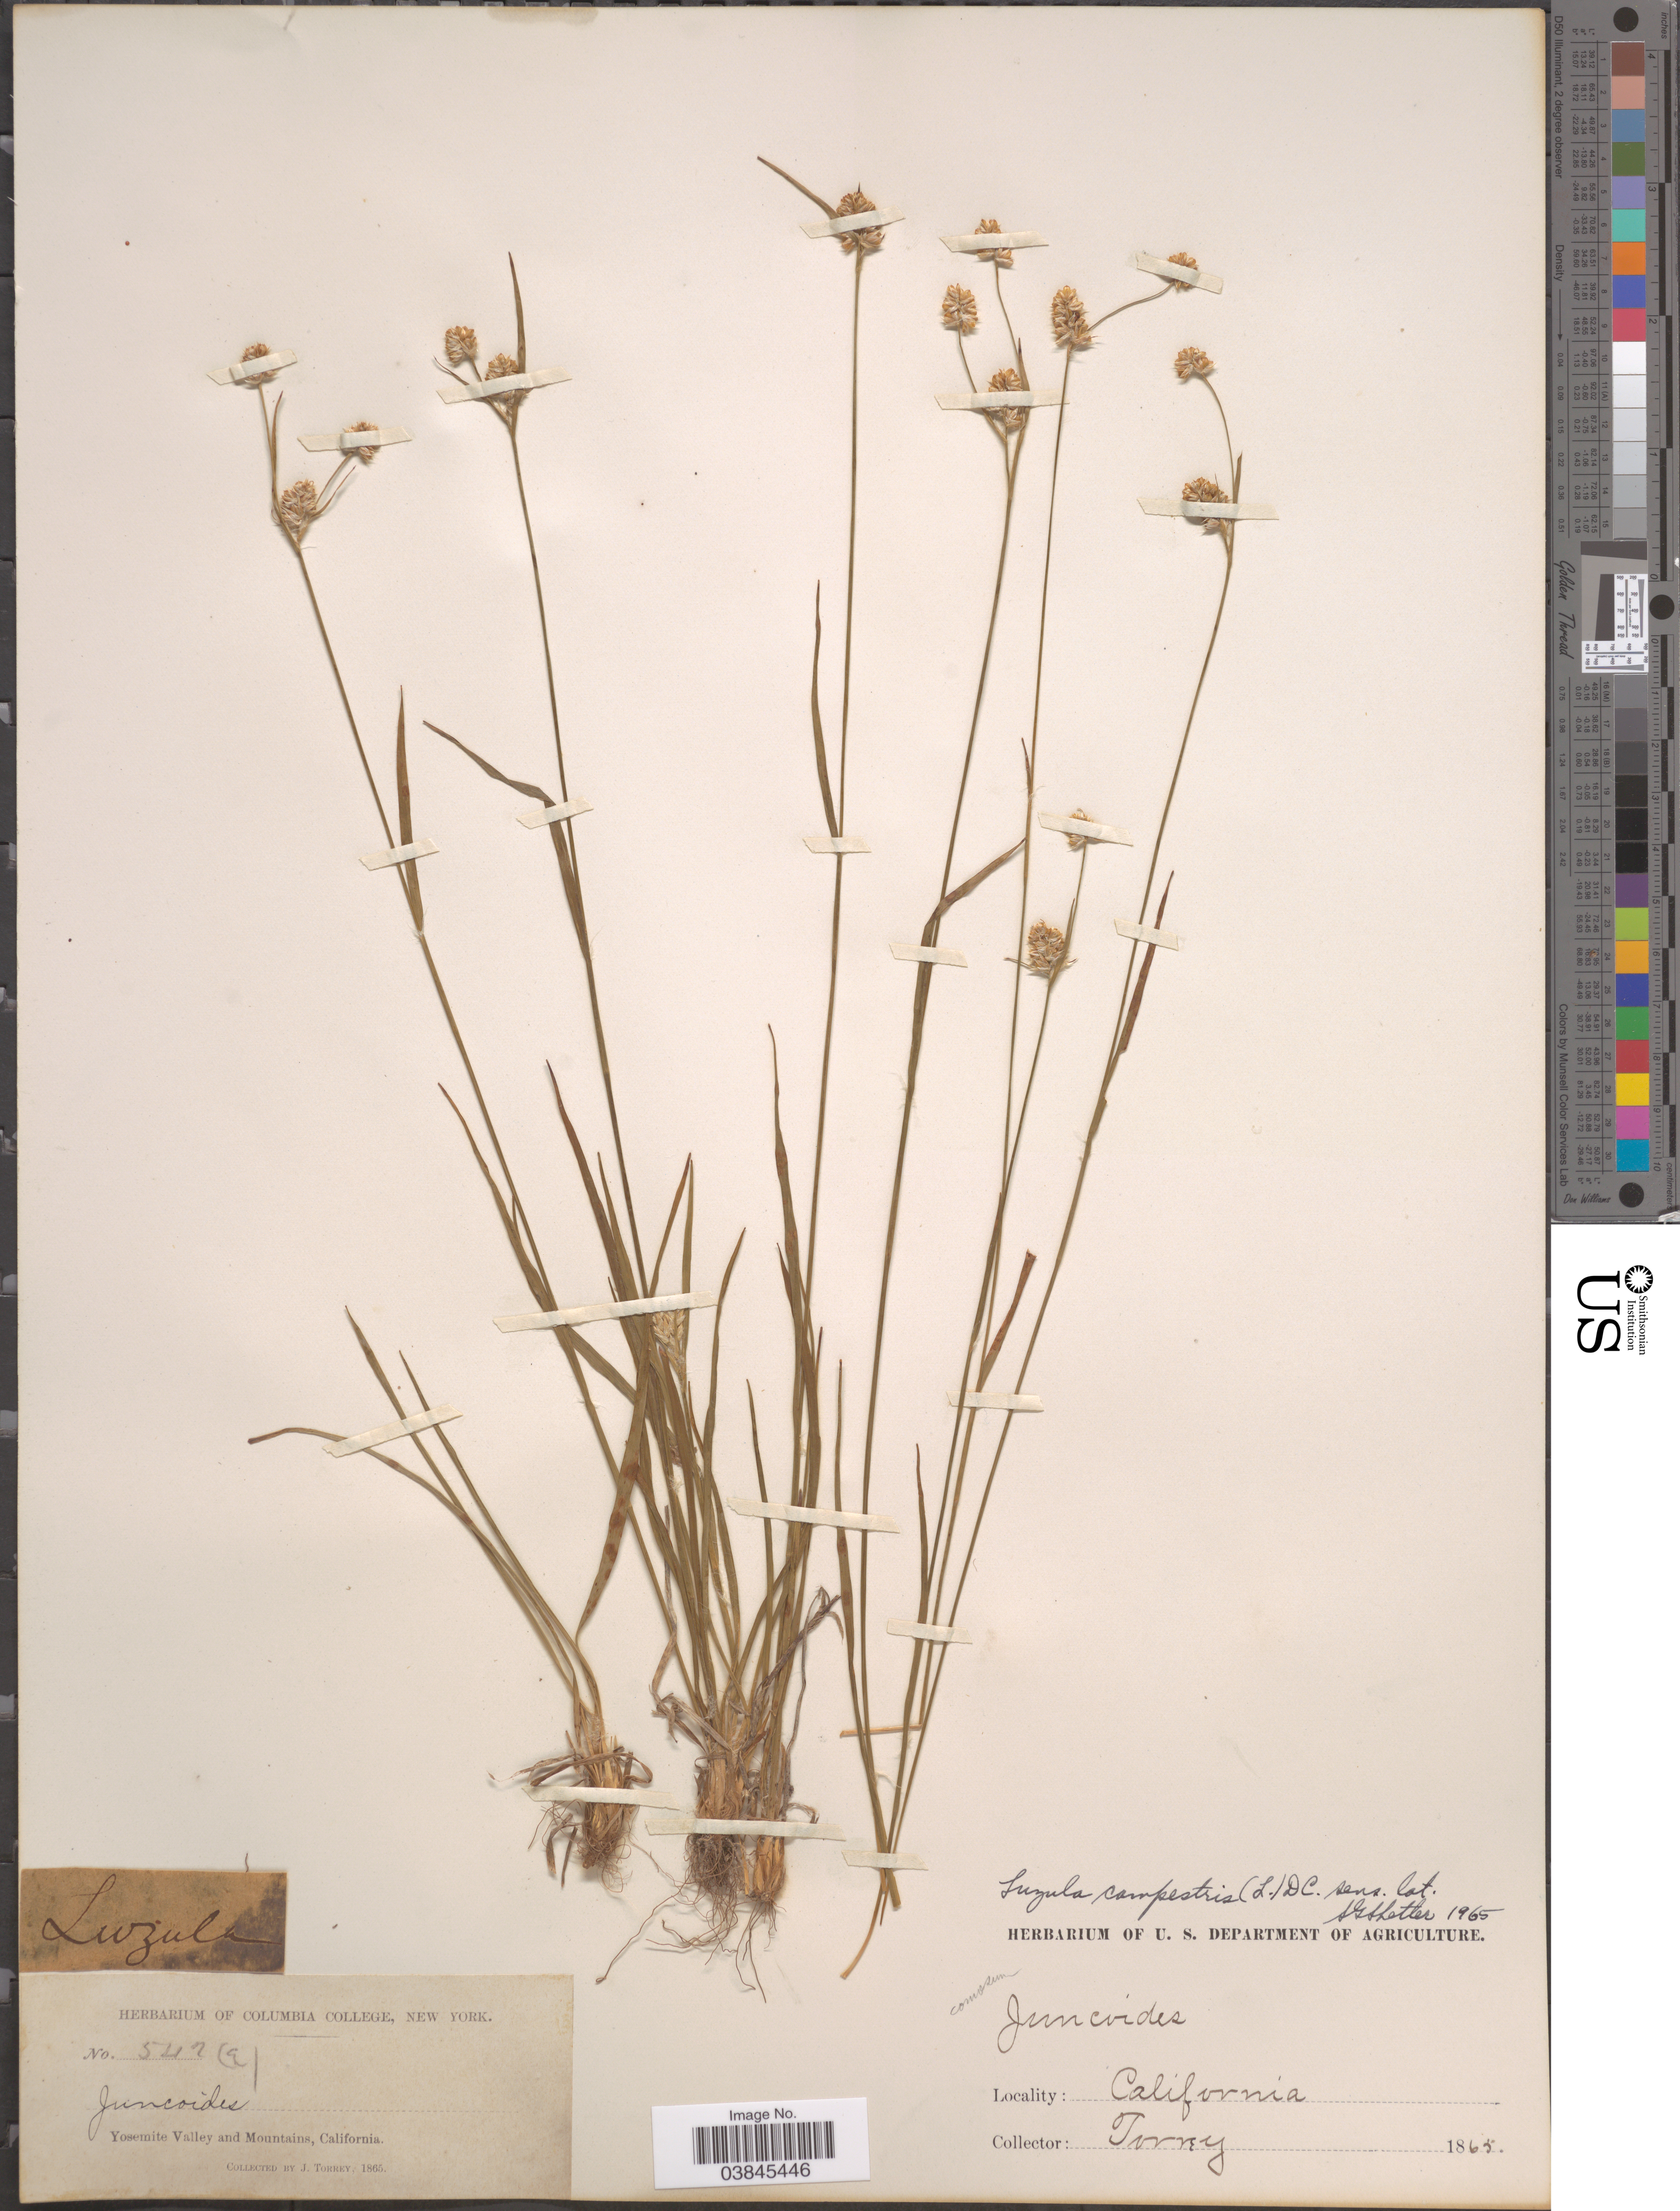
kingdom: Plantae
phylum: Tracheophyta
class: Liliopsida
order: Poales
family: Juncaceae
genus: Luzula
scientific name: Luzula campestris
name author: (L.) DC.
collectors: J. Torrey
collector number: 542(a)*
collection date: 1865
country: United States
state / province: California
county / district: Mariposa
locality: Yosemite Valley and Mountains.